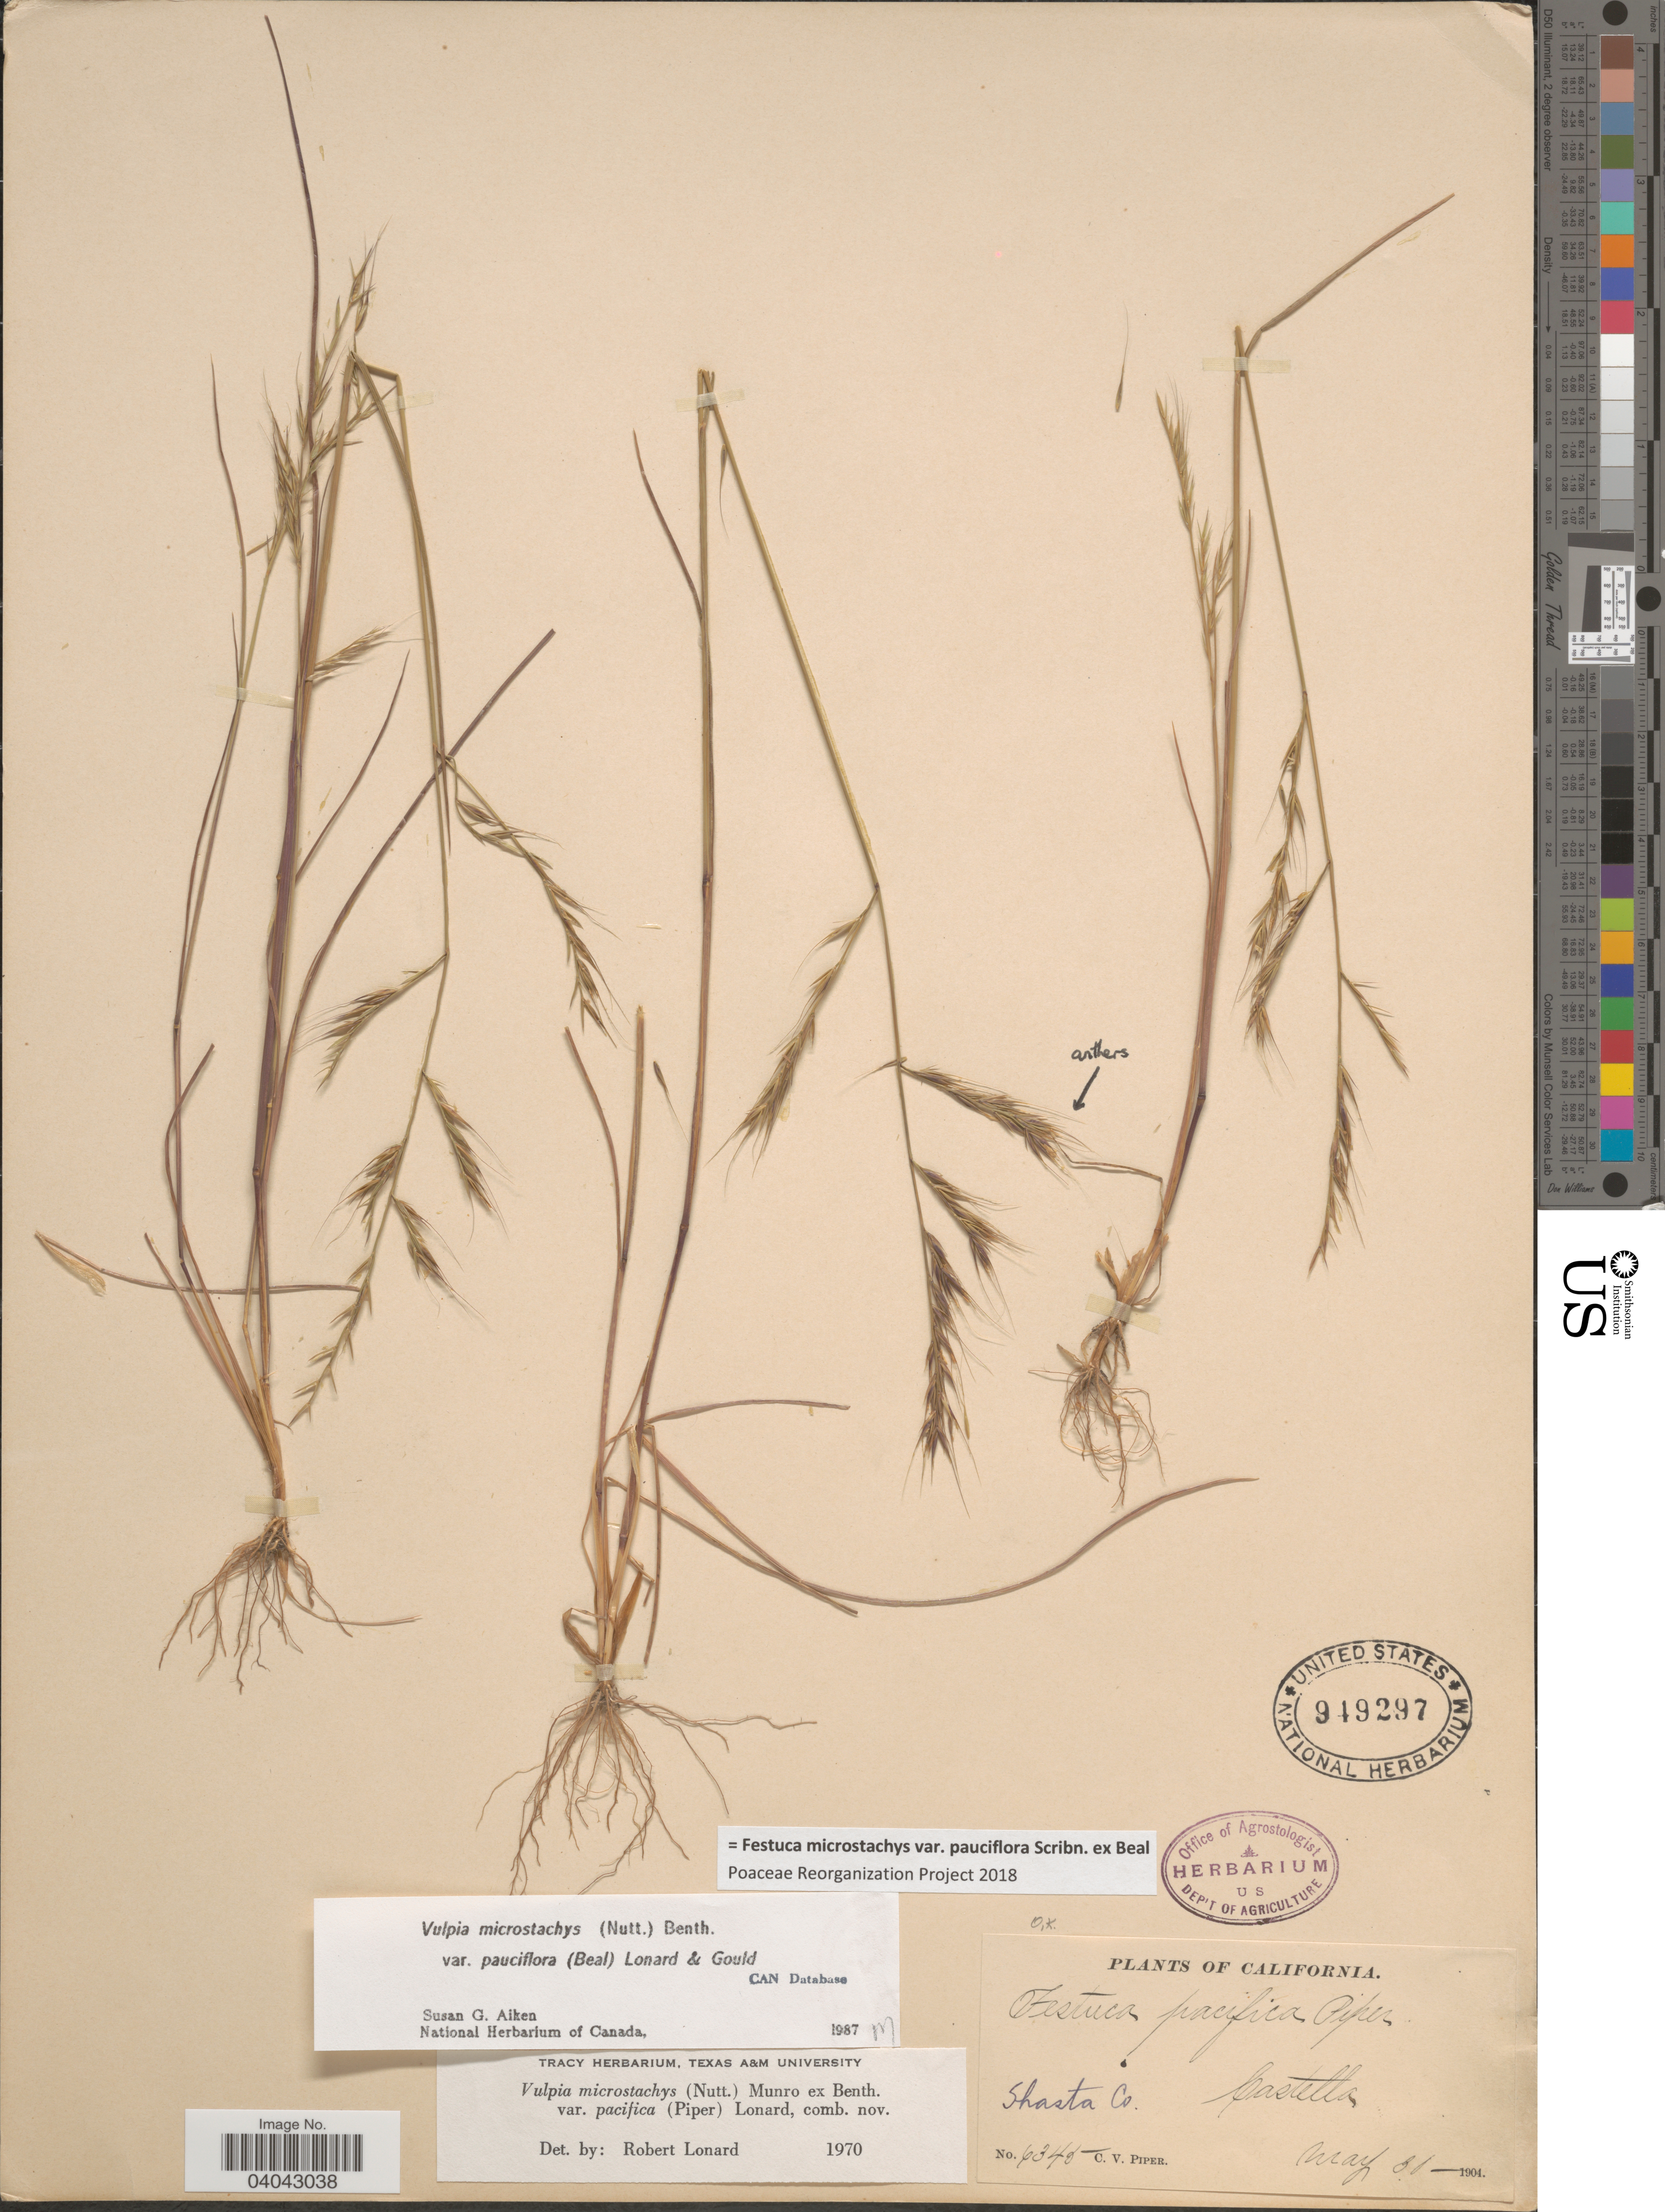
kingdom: Plantae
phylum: Tracheophyta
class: Liliopsida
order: Poales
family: Poaceae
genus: Festuca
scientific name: Festuca microstachys var. pauciflora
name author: Scribn. ex W.J. Beal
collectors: C. V. Piper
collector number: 6345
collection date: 1904-05-30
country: United States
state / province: California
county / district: Shasta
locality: Shasta Co. Castella.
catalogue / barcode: US 949297